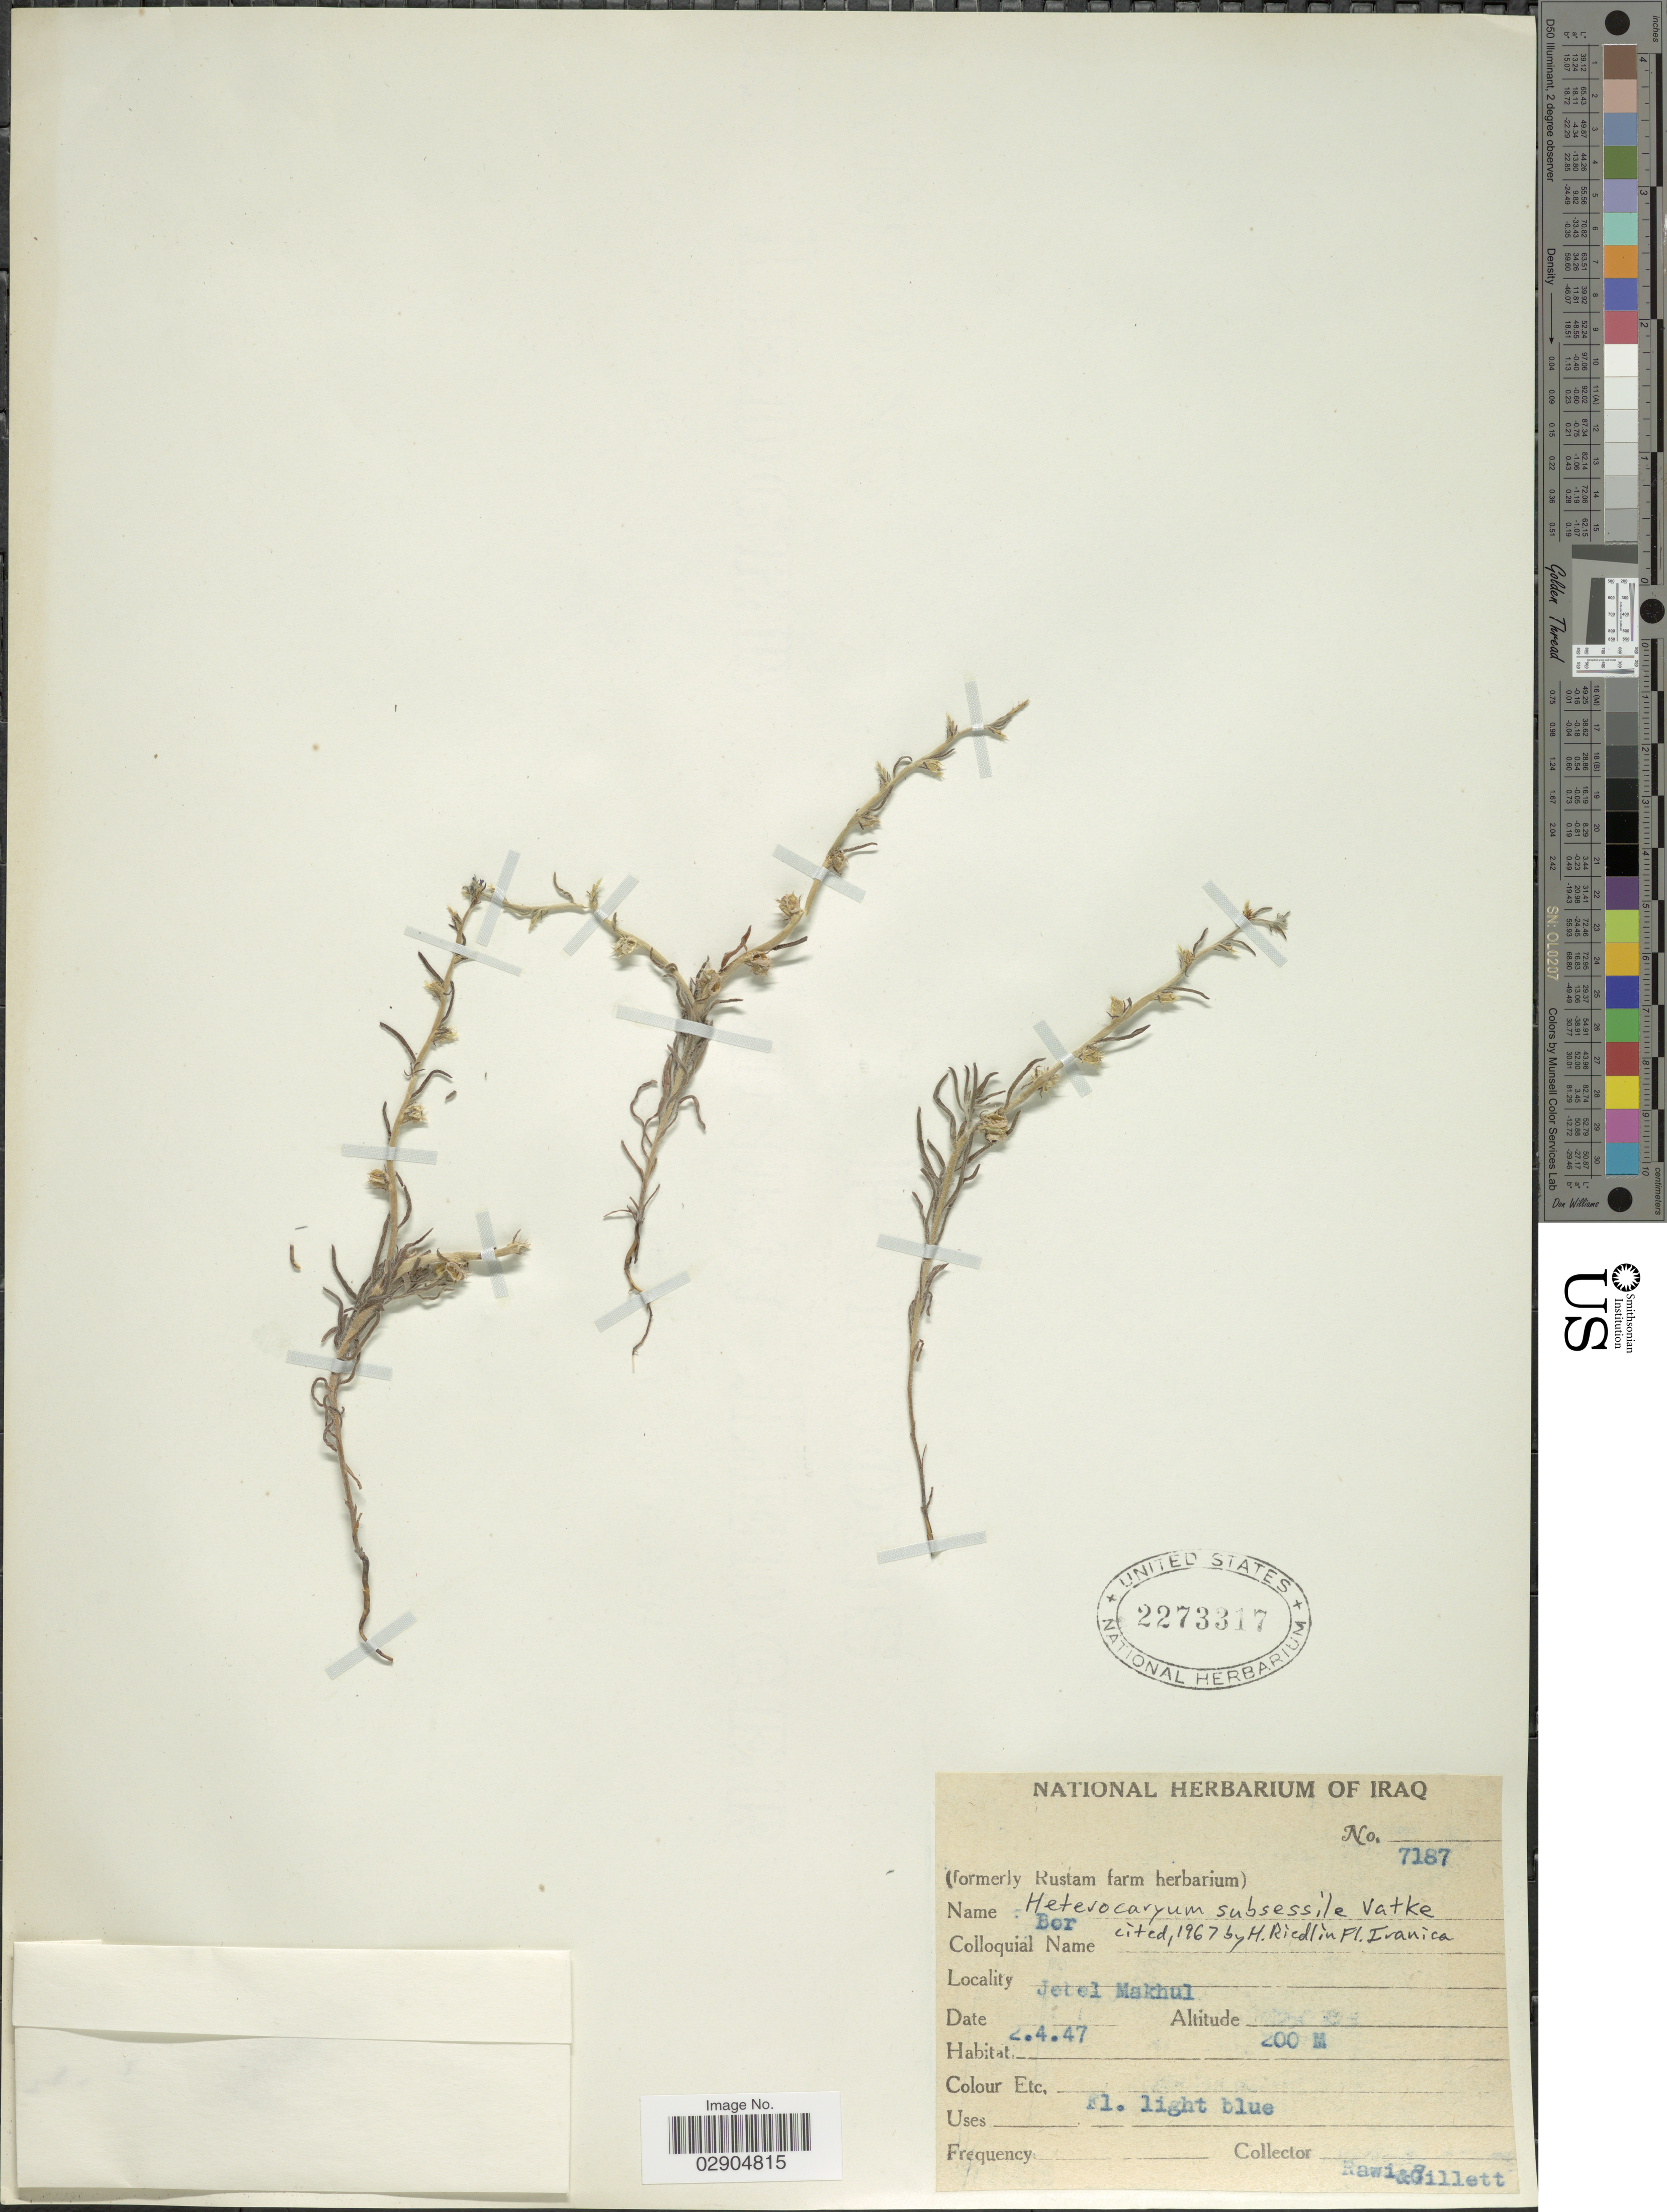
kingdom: Plantae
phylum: Tracheophyta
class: Magnoliopsida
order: Boraginales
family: Boraginaceae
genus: Heterocaryum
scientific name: Heterocaryum subsessile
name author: Vatke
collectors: -. Rawi & Gillett, --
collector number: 7187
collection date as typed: Transcribed d/m/y: 2/4/47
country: Iraq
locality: Jebel Makhul.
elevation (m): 200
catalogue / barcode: US 2273317